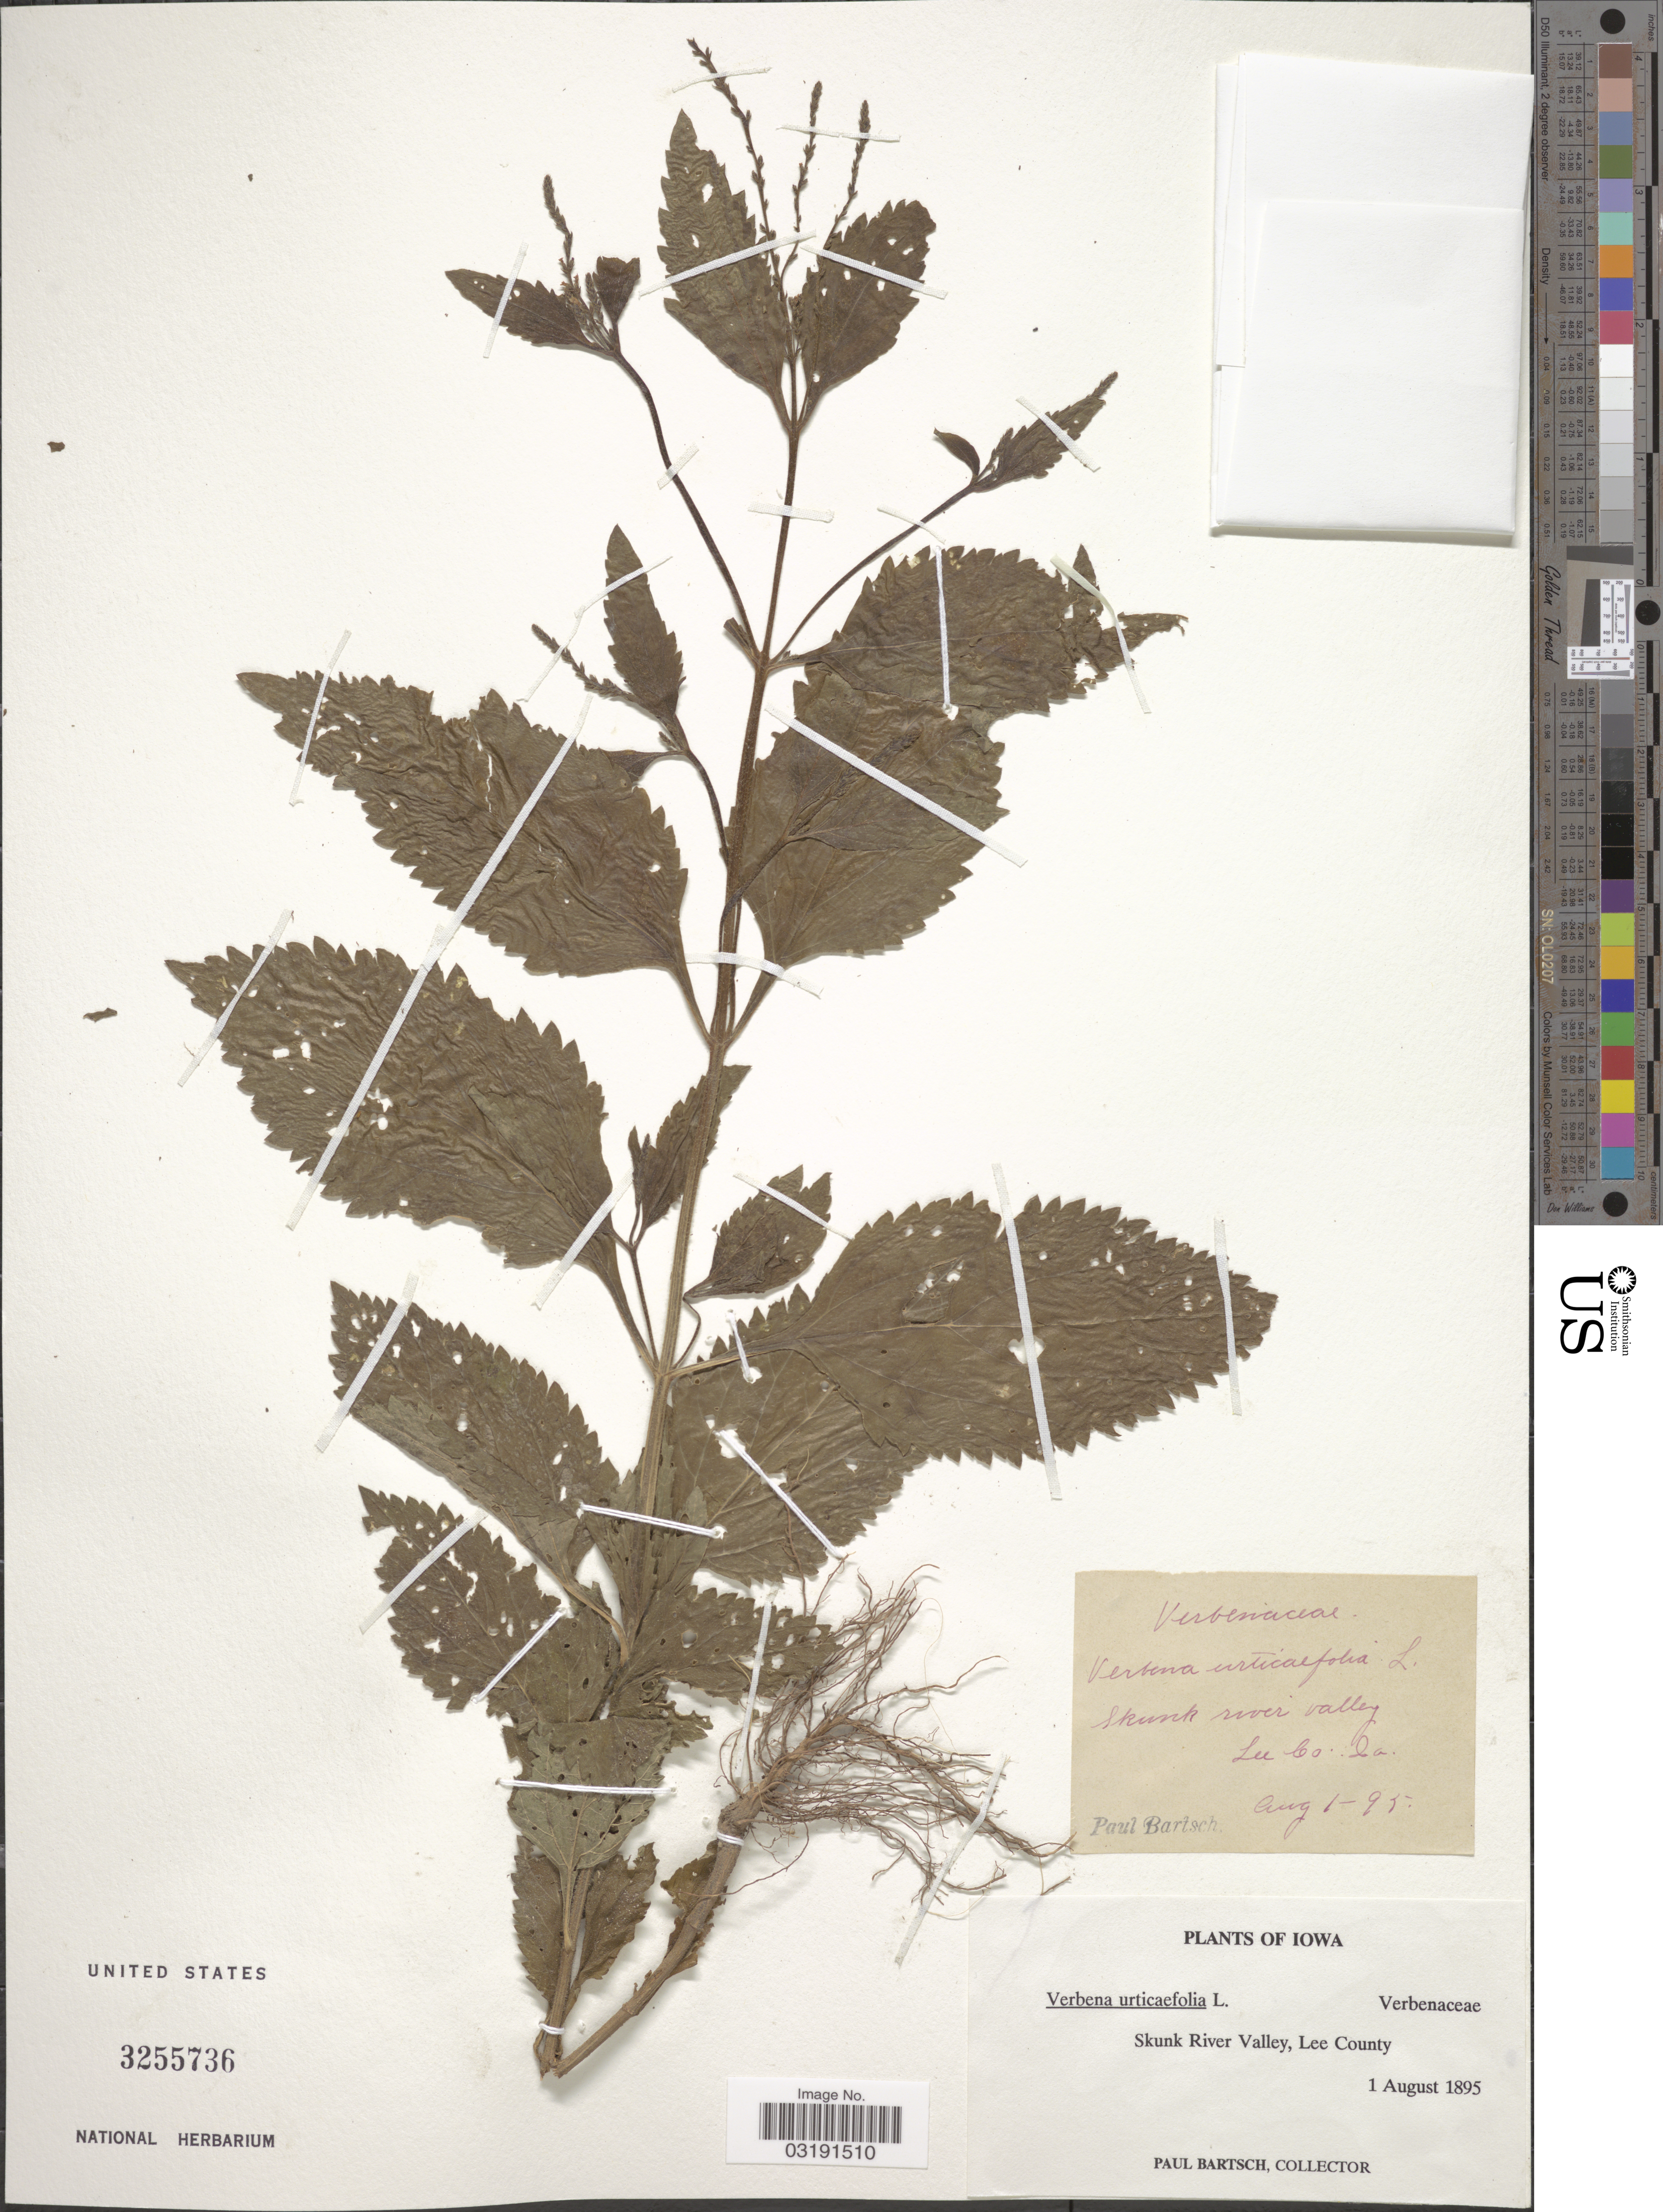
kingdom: Plantae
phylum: Tracheophyta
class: Magnoliopsida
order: Lamiales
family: Verbenaceae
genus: Verbena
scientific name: Verbena hastata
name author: L.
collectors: P. Bartsch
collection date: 1895-08-01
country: United States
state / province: Iowa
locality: Skunk River Valley, Lee County.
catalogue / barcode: US 3255736